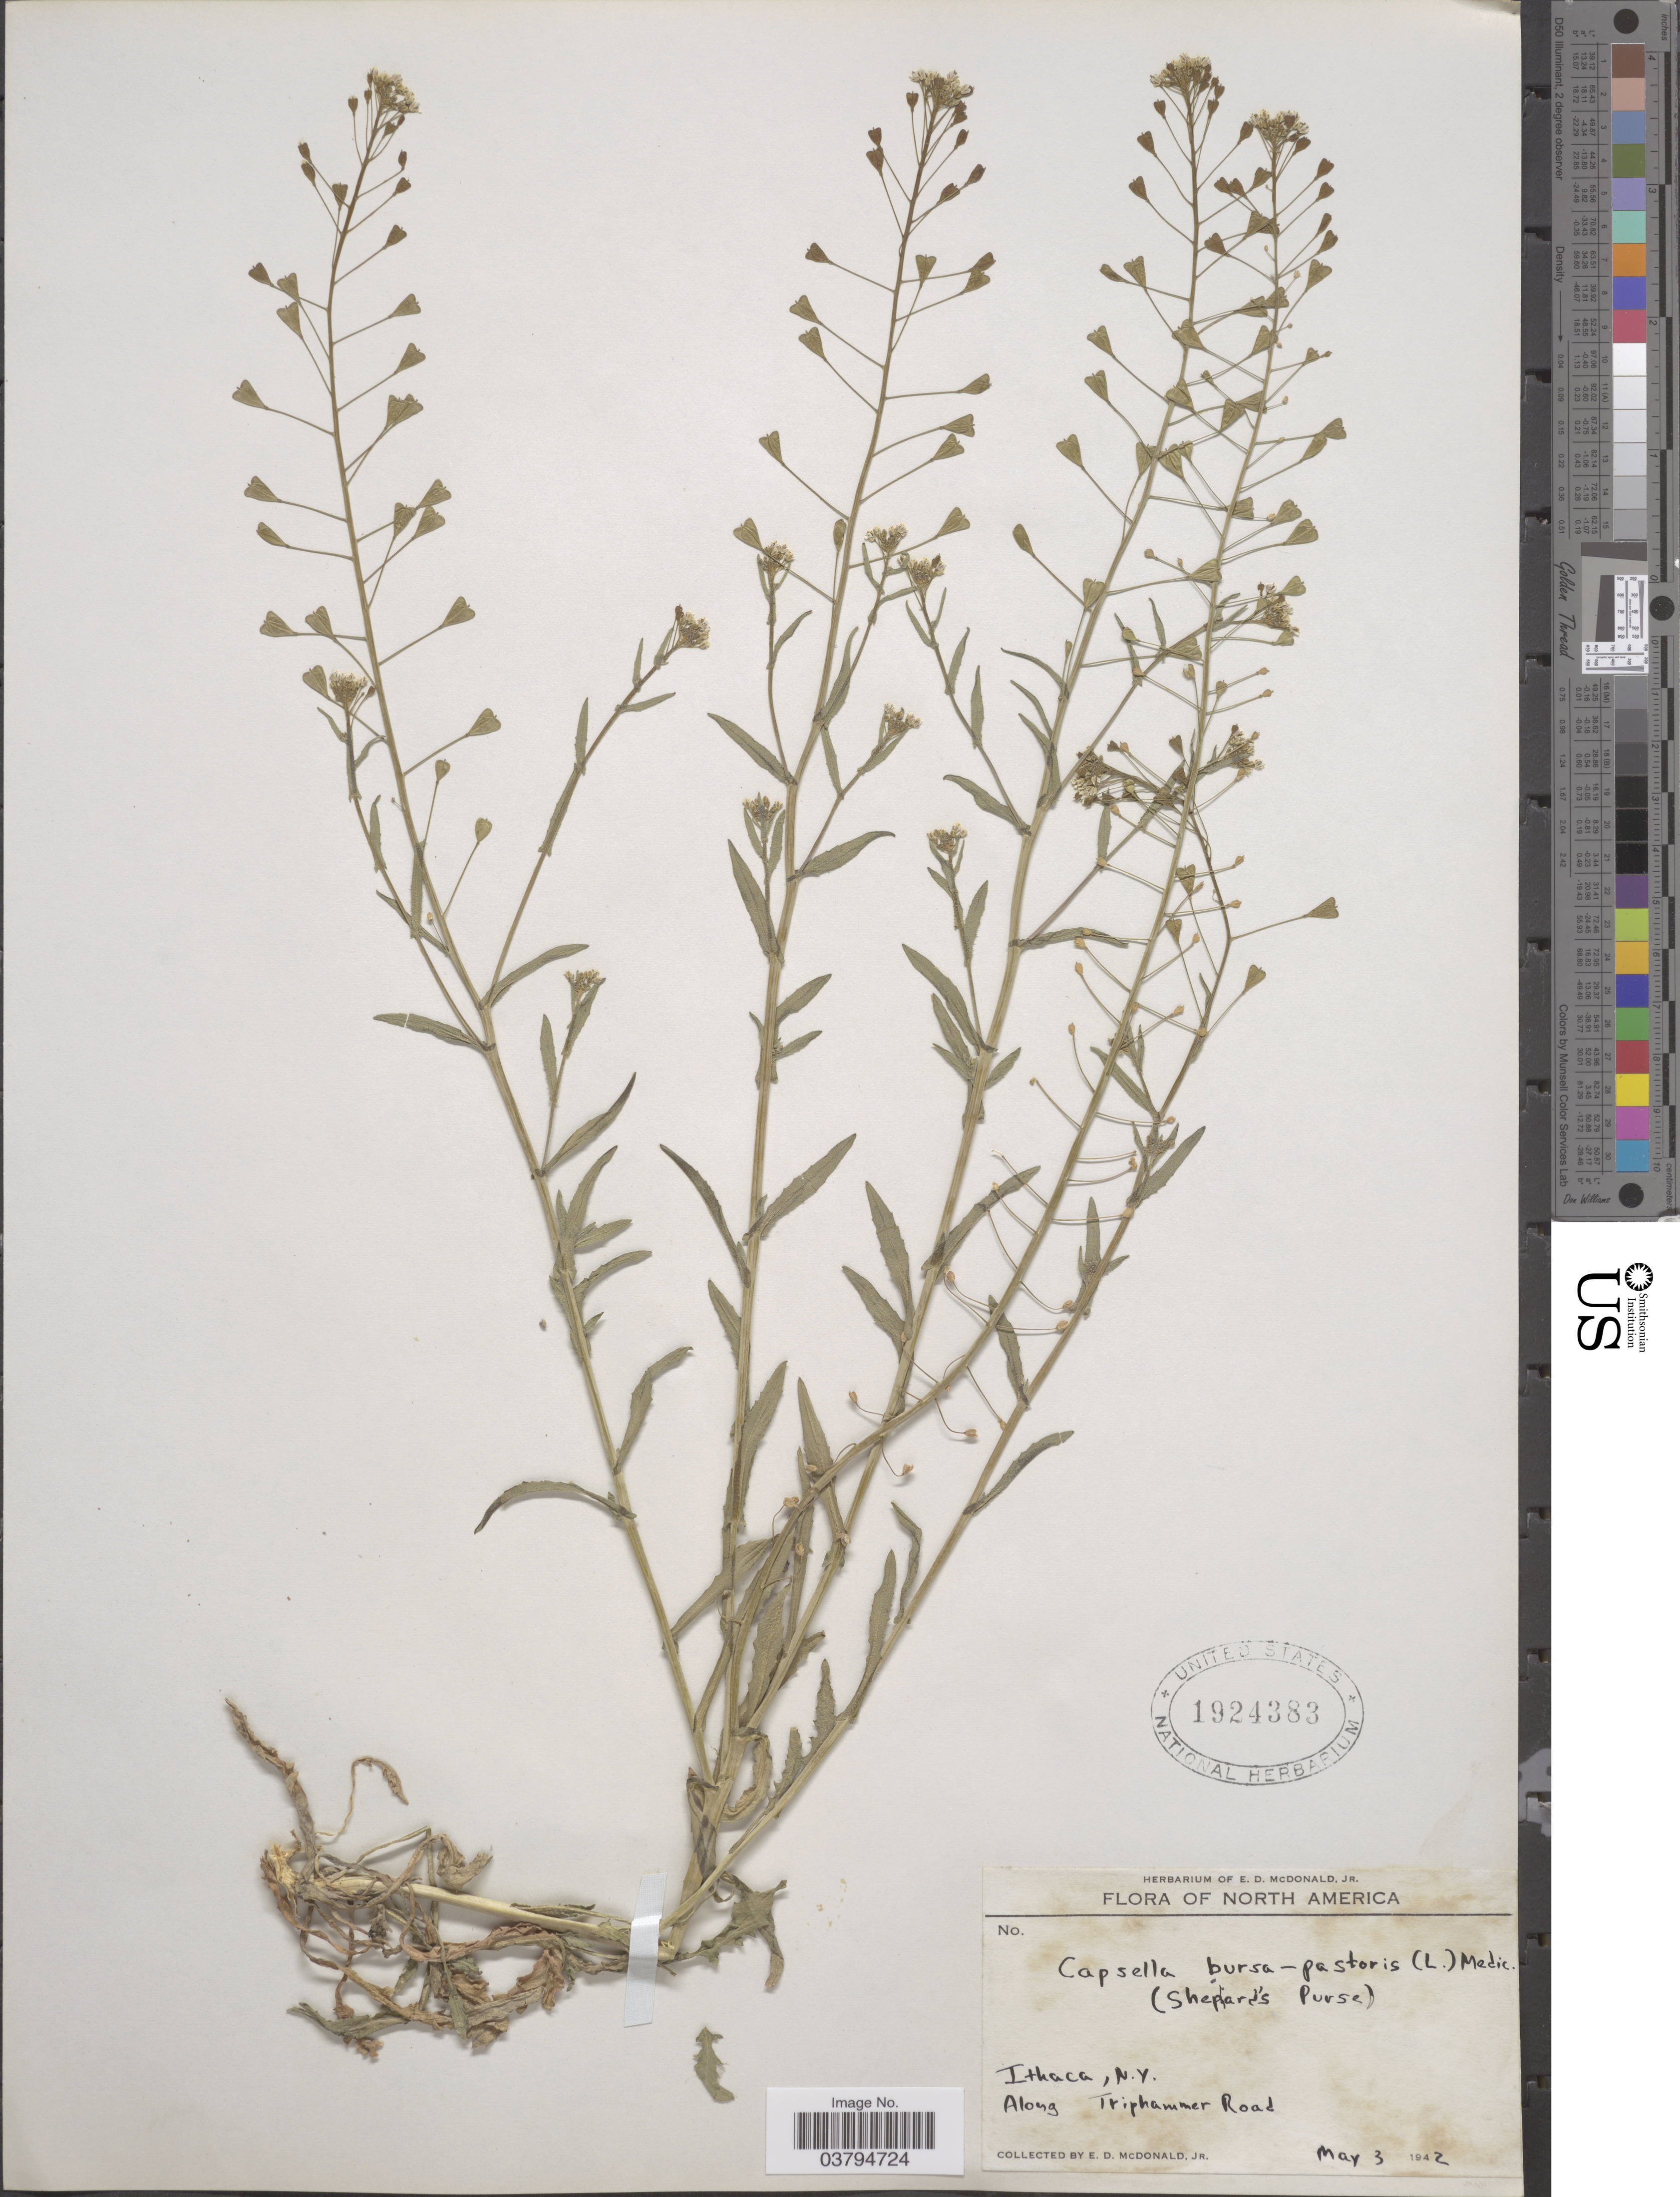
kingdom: Plantae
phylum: Tracheophyta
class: Magnoliopsida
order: Brassicales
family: Brassicaceae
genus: Capsella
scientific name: Capsella bursa-pastoris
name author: (L.) Medik.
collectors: E. D. McDonald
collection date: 1942-05-03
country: United States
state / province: New York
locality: Ithaca, Along Triphammer Road.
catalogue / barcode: US 1924383